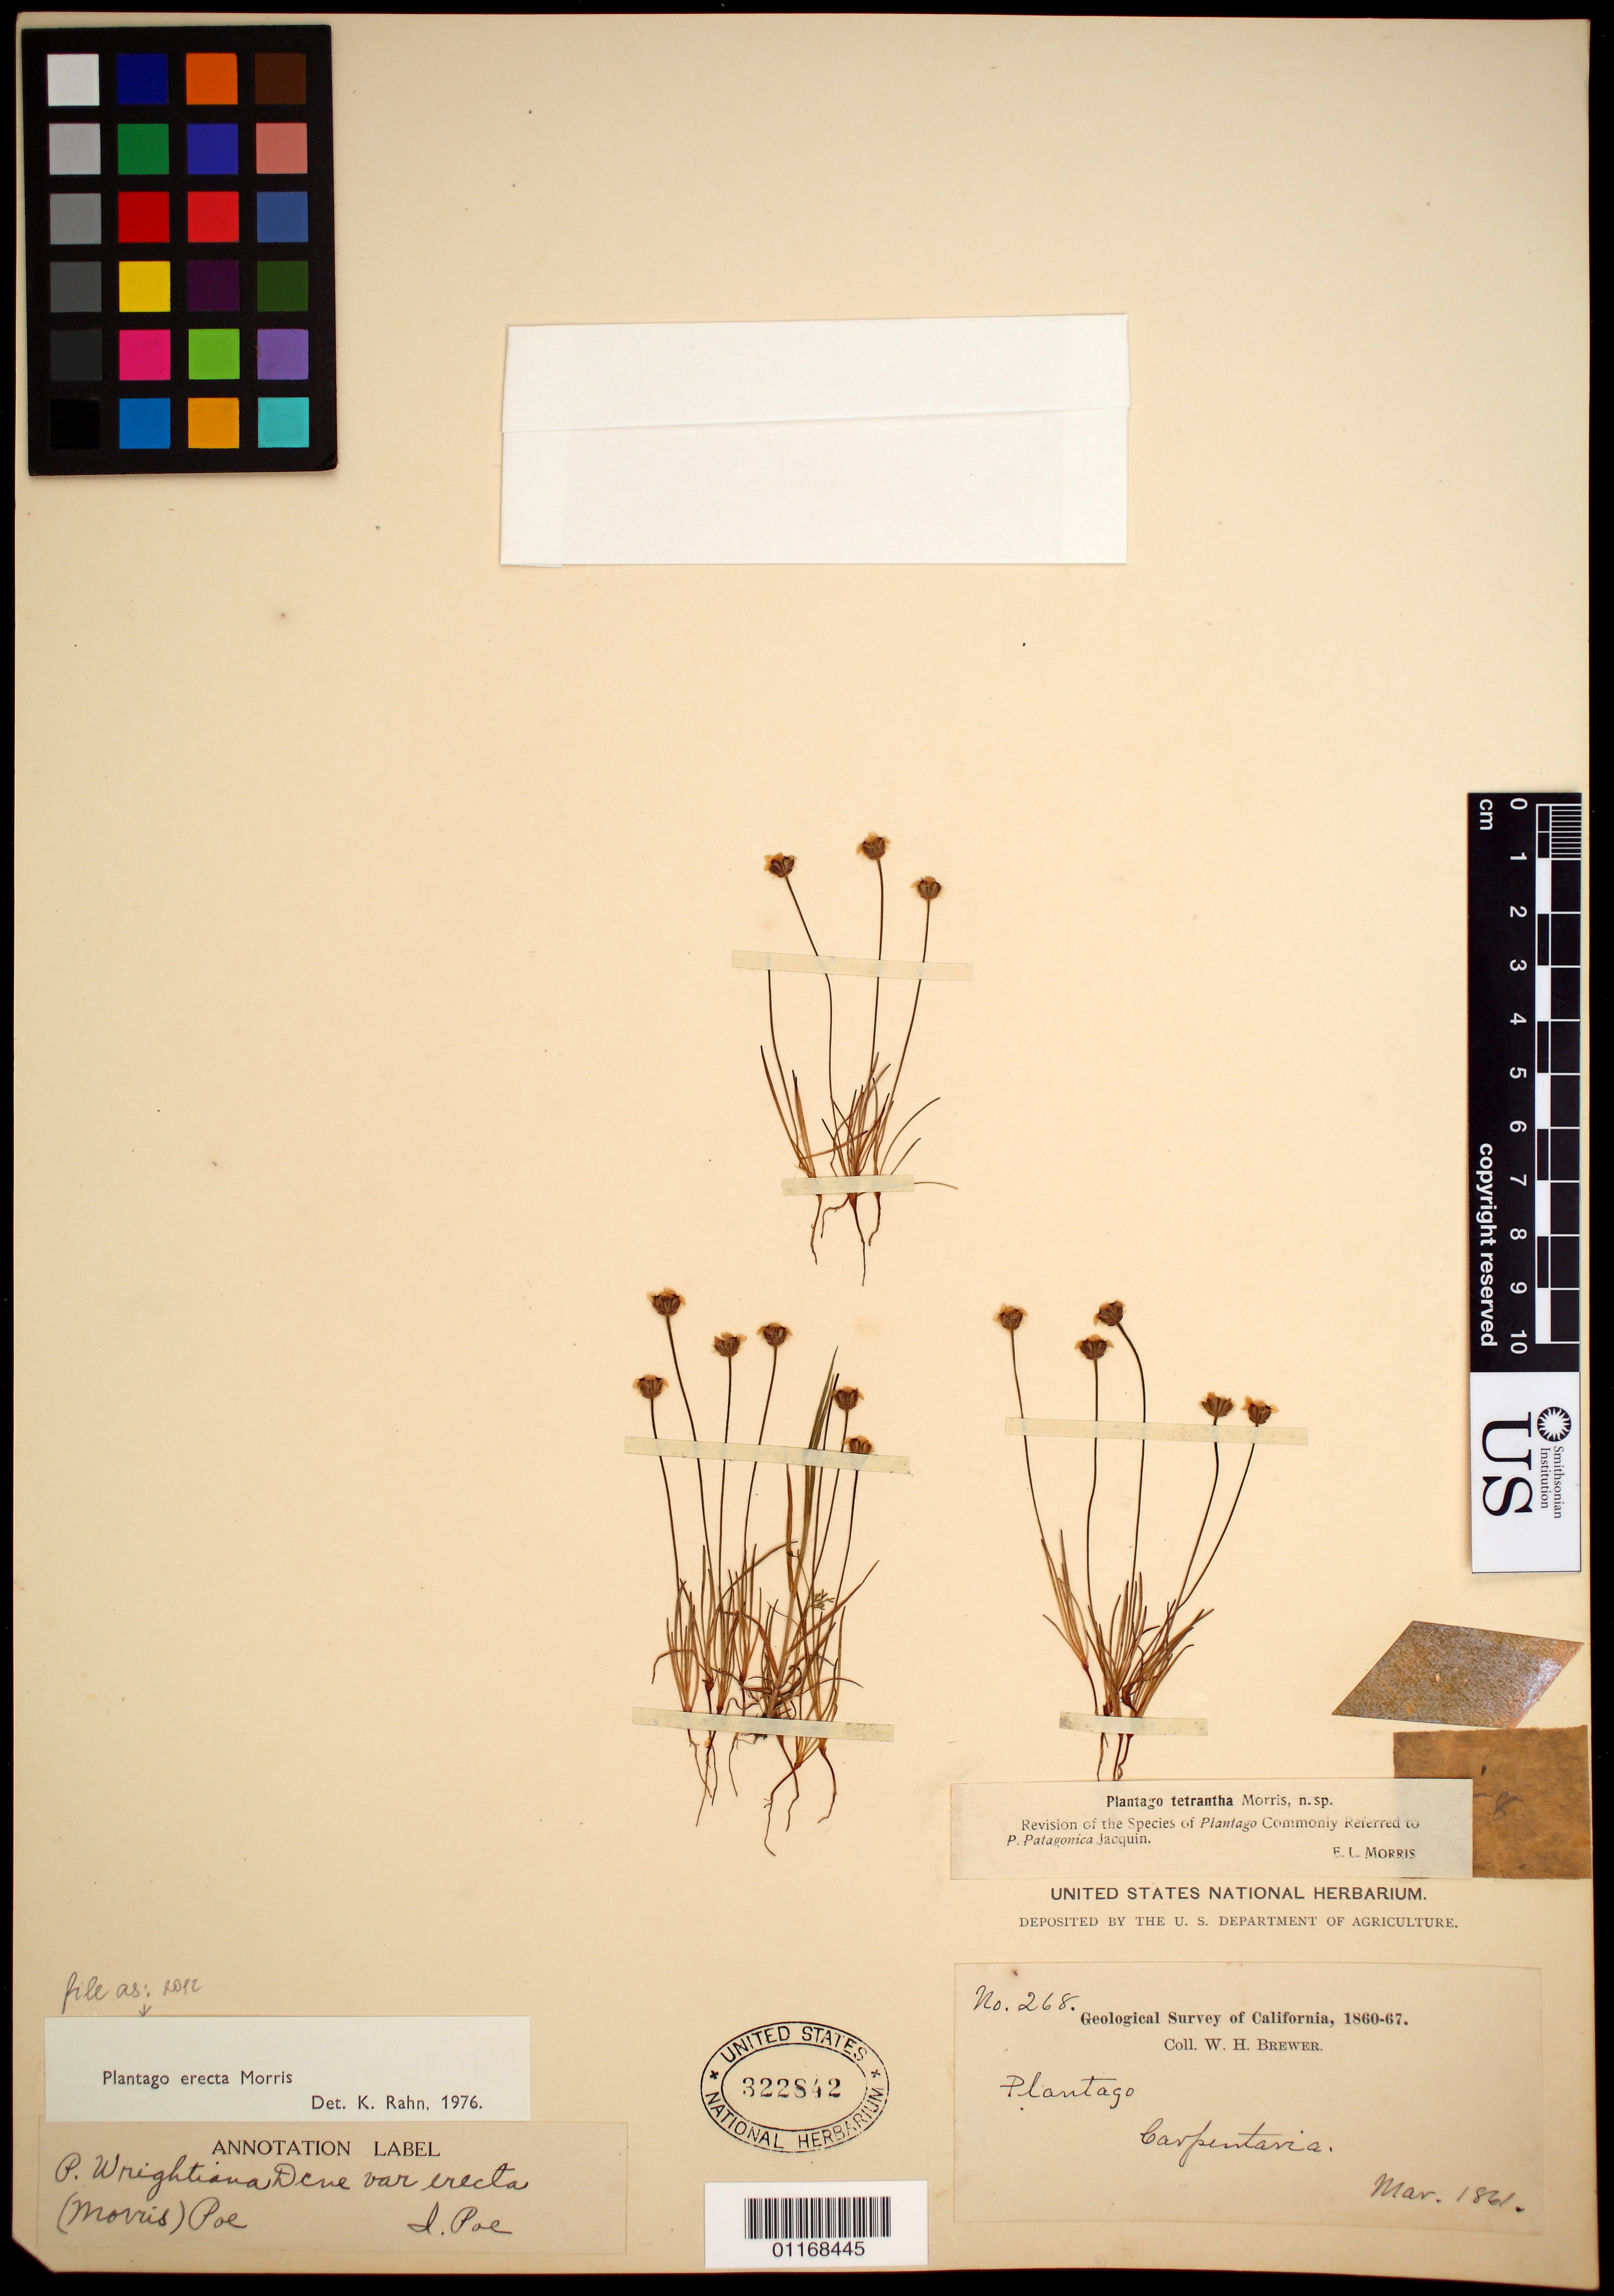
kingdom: Plantae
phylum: Tracheophyta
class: Magnoliopsida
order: Lamiales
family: Plantaginaceae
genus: Plantago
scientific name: Plantago erecta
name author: Morris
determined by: Rahn, Knud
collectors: W. H. Brewer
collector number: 268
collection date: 1861-03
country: United States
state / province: California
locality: Carpenteria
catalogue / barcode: US 322842